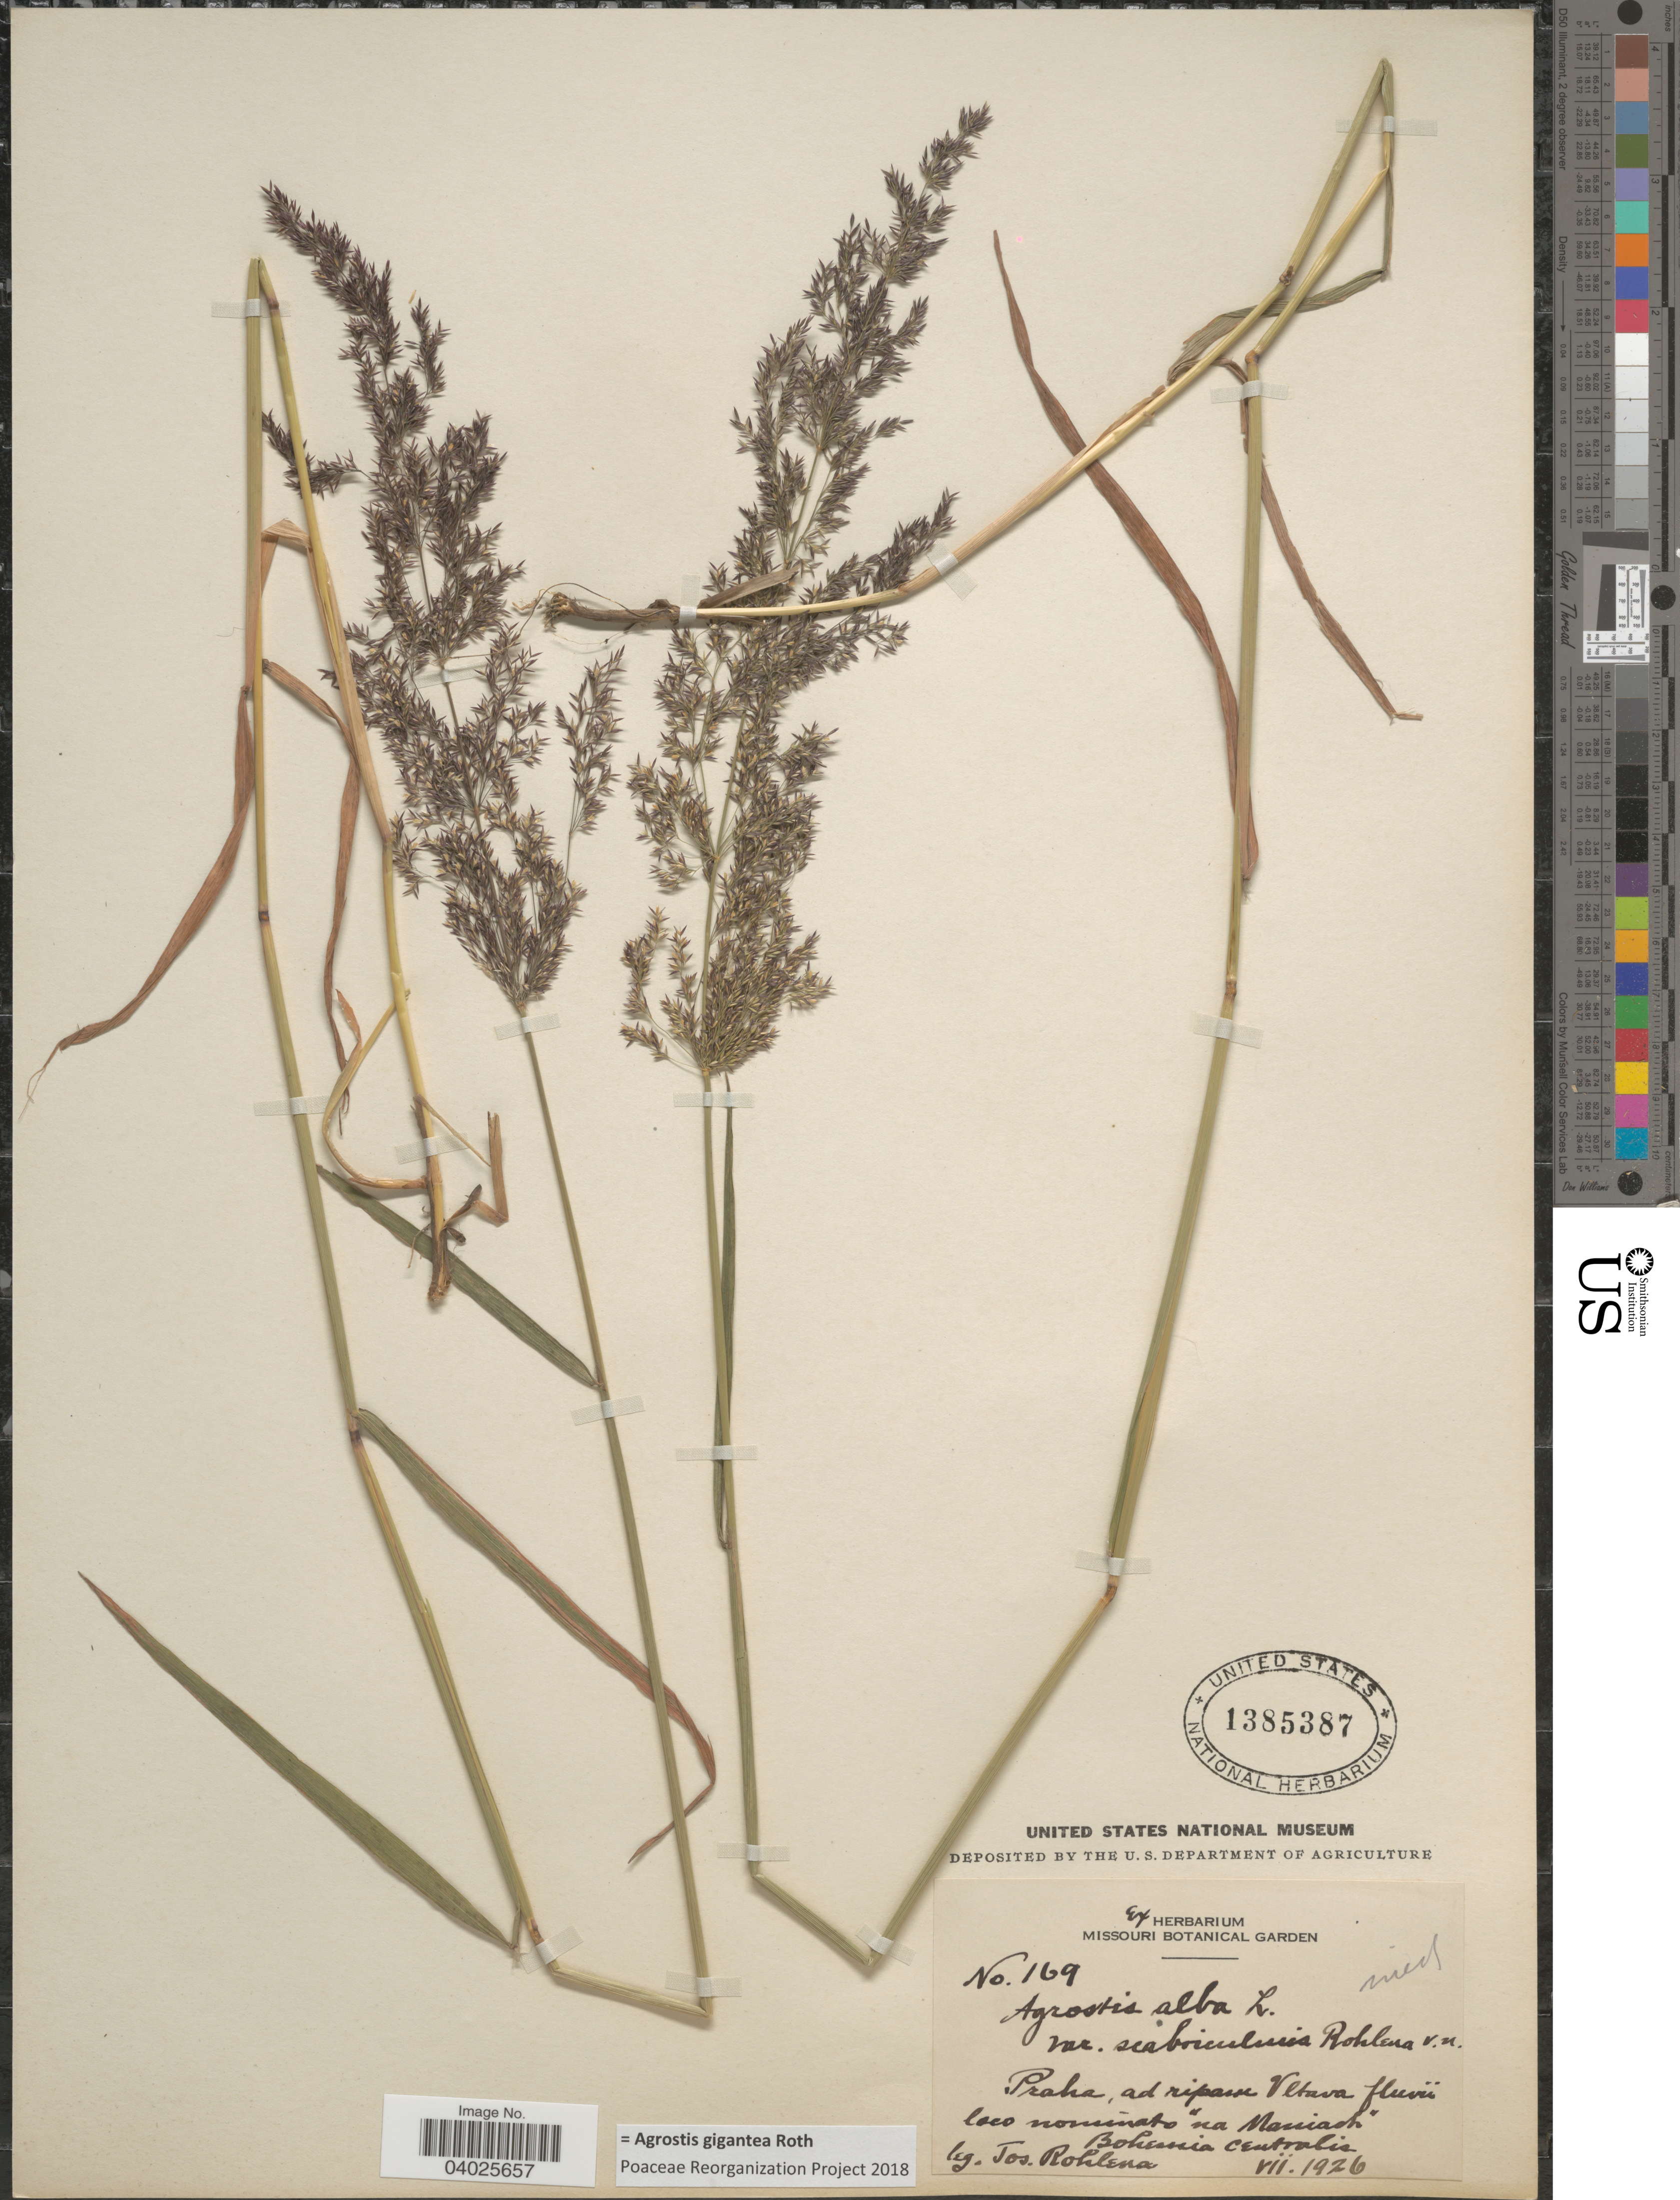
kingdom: Plantae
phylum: Tracheophyta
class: Liliopsida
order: Poales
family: Poaceae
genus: Agrostis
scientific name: Agrostis gigantea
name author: Roth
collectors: J. Rohlena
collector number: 169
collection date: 1926-07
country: Czechia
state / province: Central Bohemian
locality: Praha, ad ripasse8 Vetava fluvii loco nominato "na Maniach" Bohemia Centralis. [interpreted]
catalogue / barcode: US 1385387